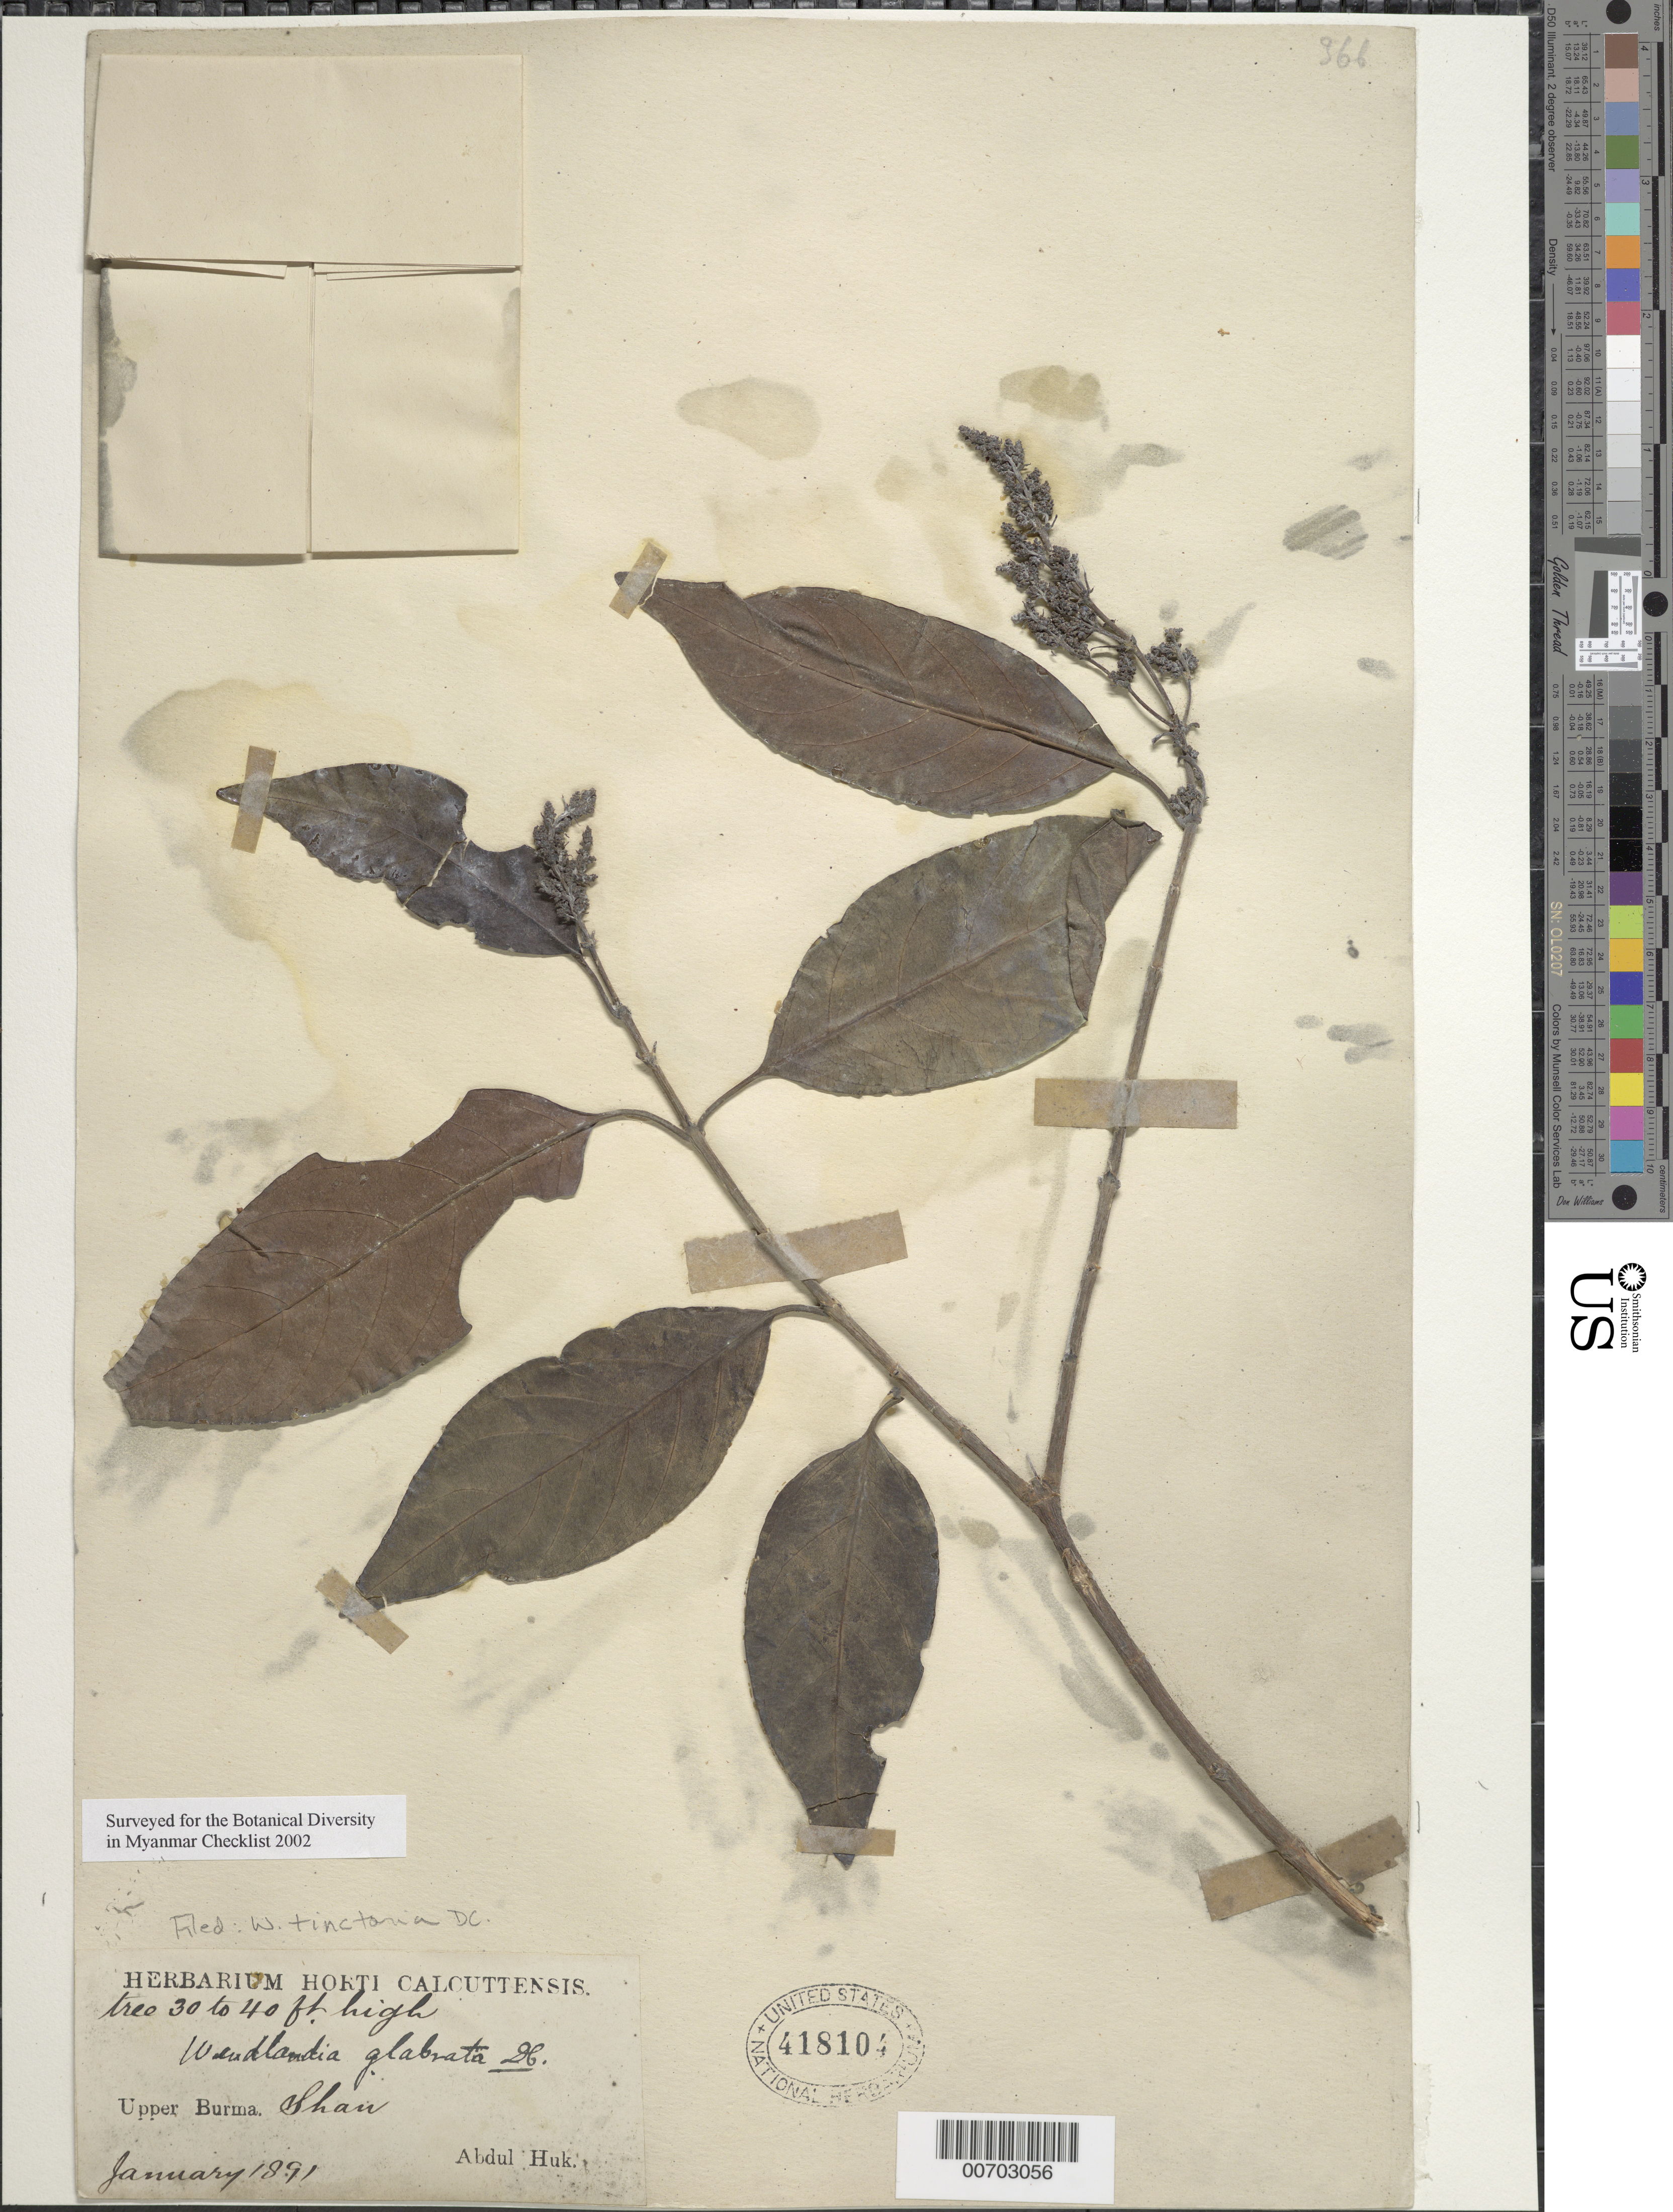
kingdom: Plantae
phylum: Tracheophyta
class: Magnoliopsida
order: Gentianales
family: Rubiaceae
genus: Wendlandia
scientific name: Wendlandia tinctoria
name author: DC.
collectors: A. Huk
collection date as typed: Jan 1891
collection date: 1891-01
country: Myanmar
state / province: Shan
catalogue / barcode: US 418104